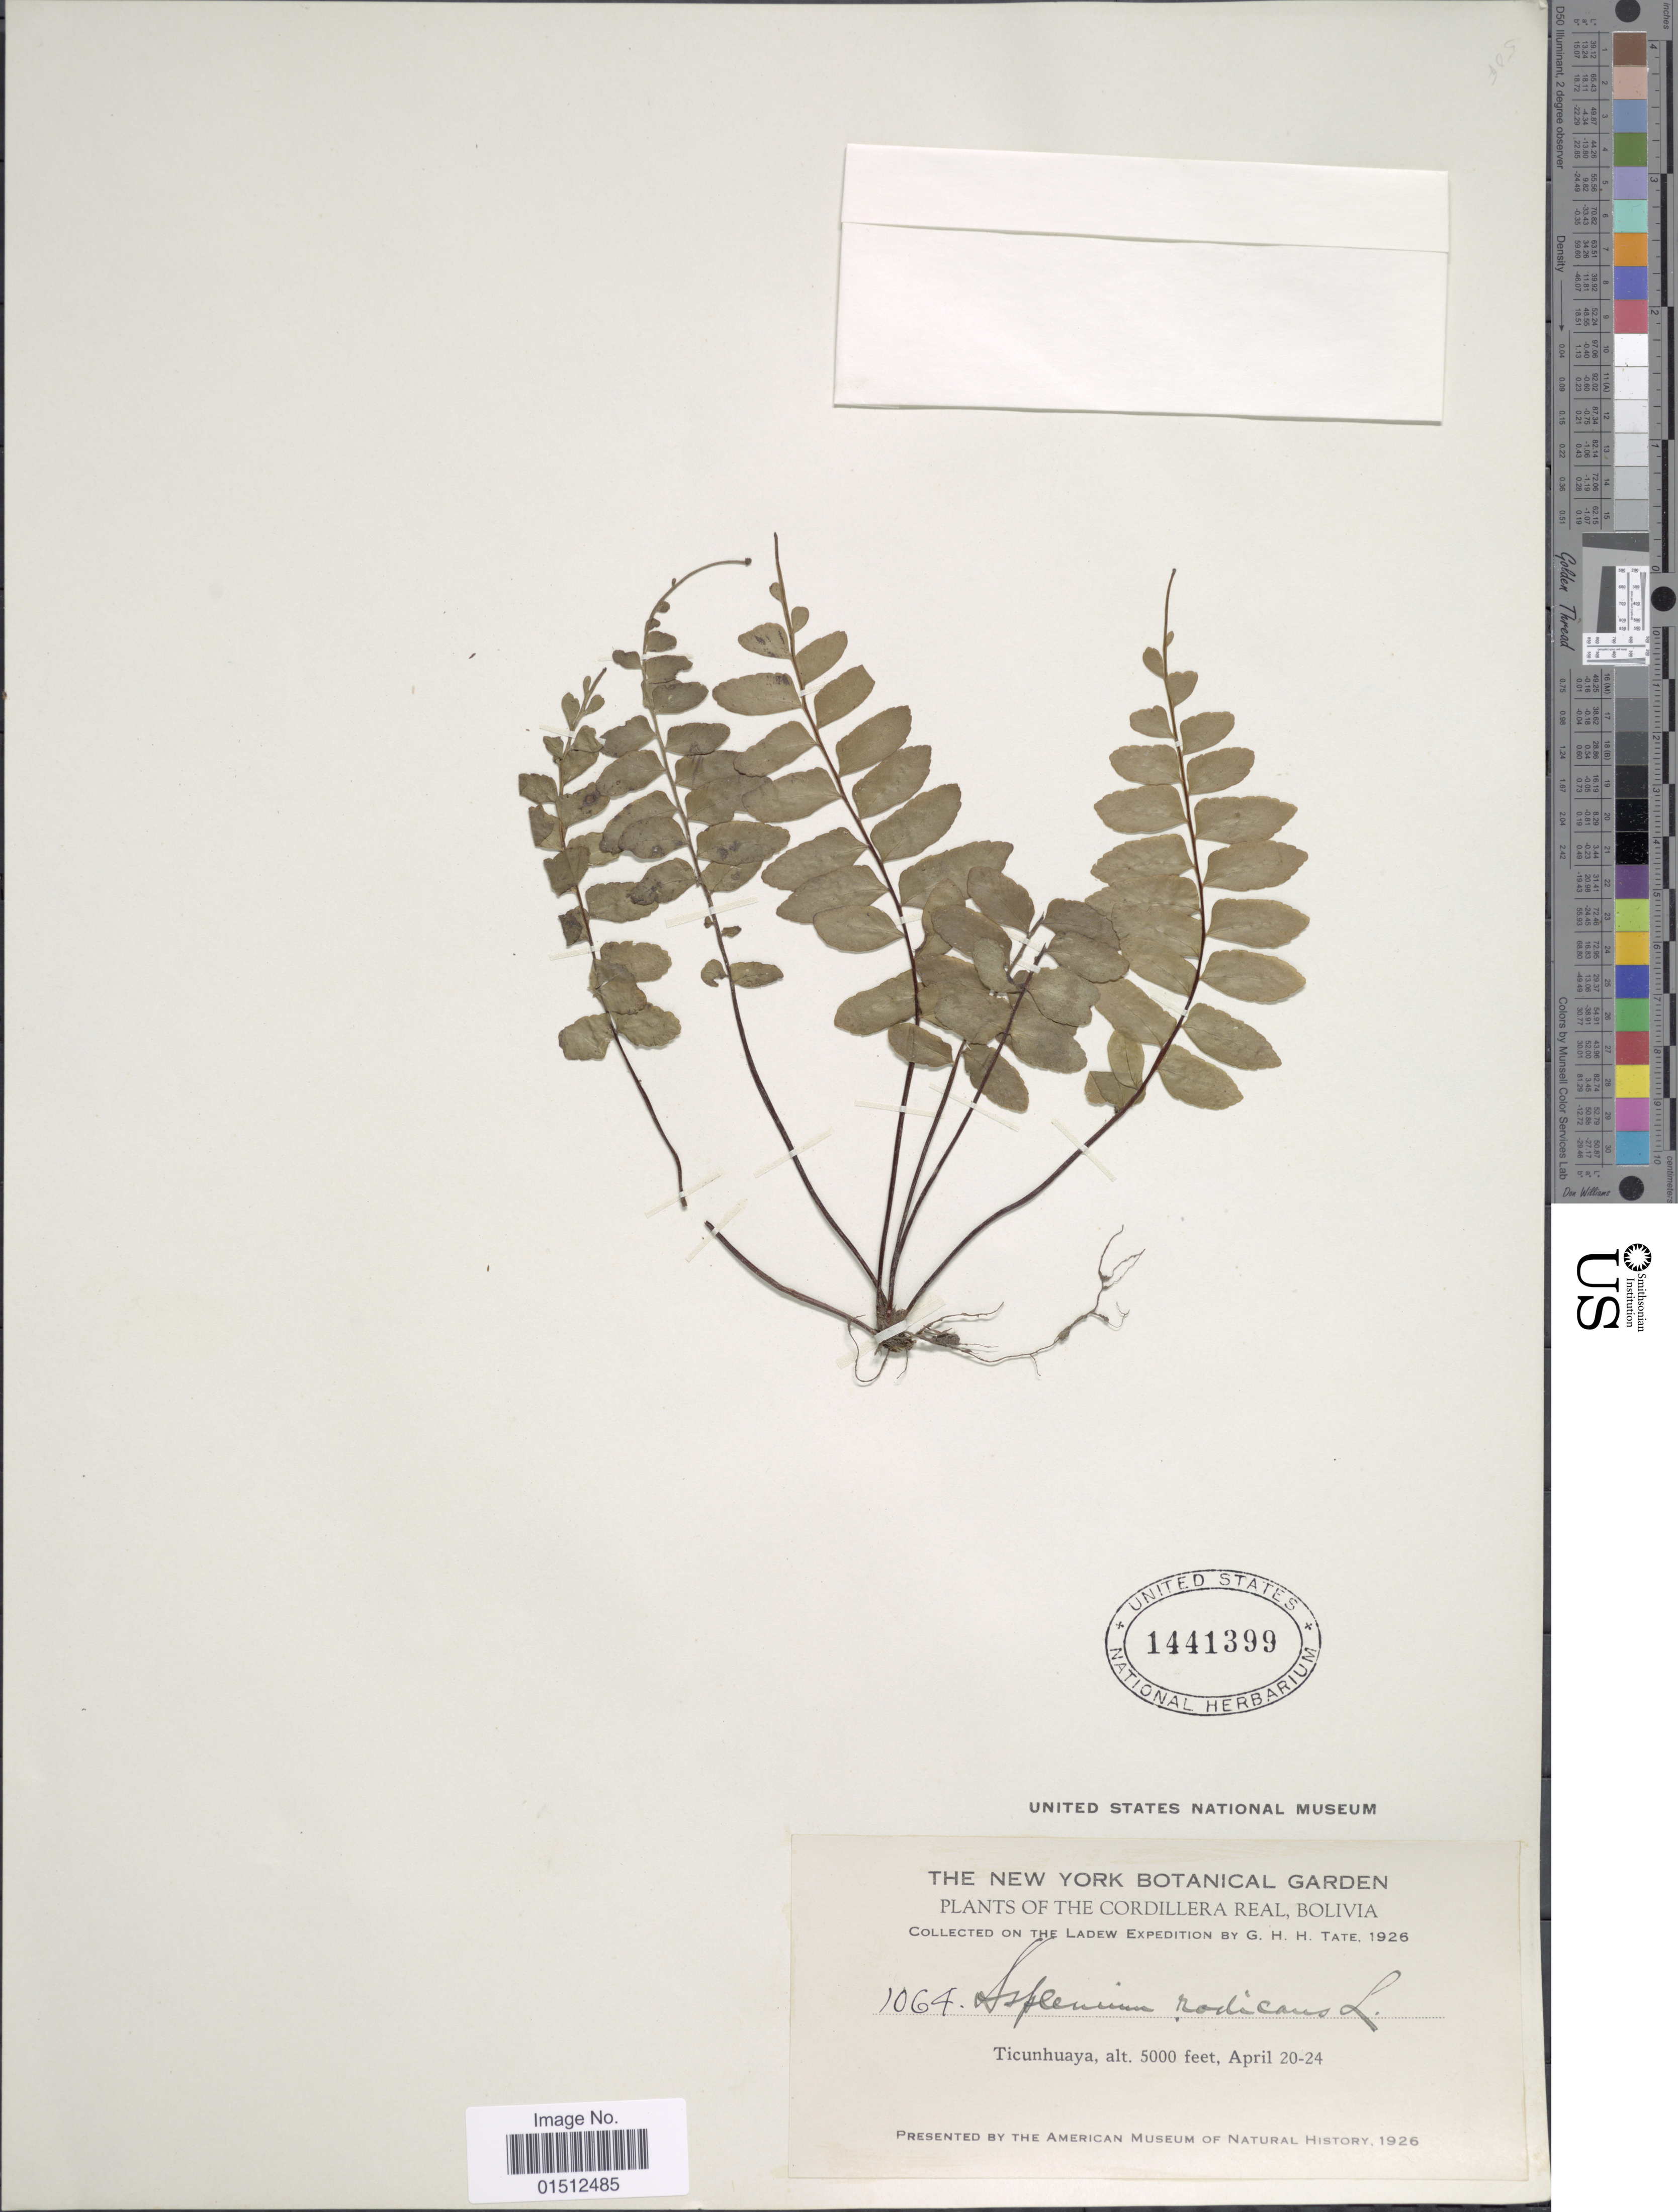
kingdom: Plantae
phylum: Tracheophyta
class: Polypodiopsida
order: Polypodiales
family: Aspleniaceae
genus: Asplenium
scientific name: Asplenium radicans var. cirrhatum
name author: (Rich. ex Willd.) Rosenst.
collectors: G. H. H.Tate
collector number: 1064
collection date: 1926-04-20/1926-04-24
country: Bolivia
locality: Cordillera Real, Bolivia. Ticunhuaya.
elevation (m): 1524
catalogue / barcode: US 1441399